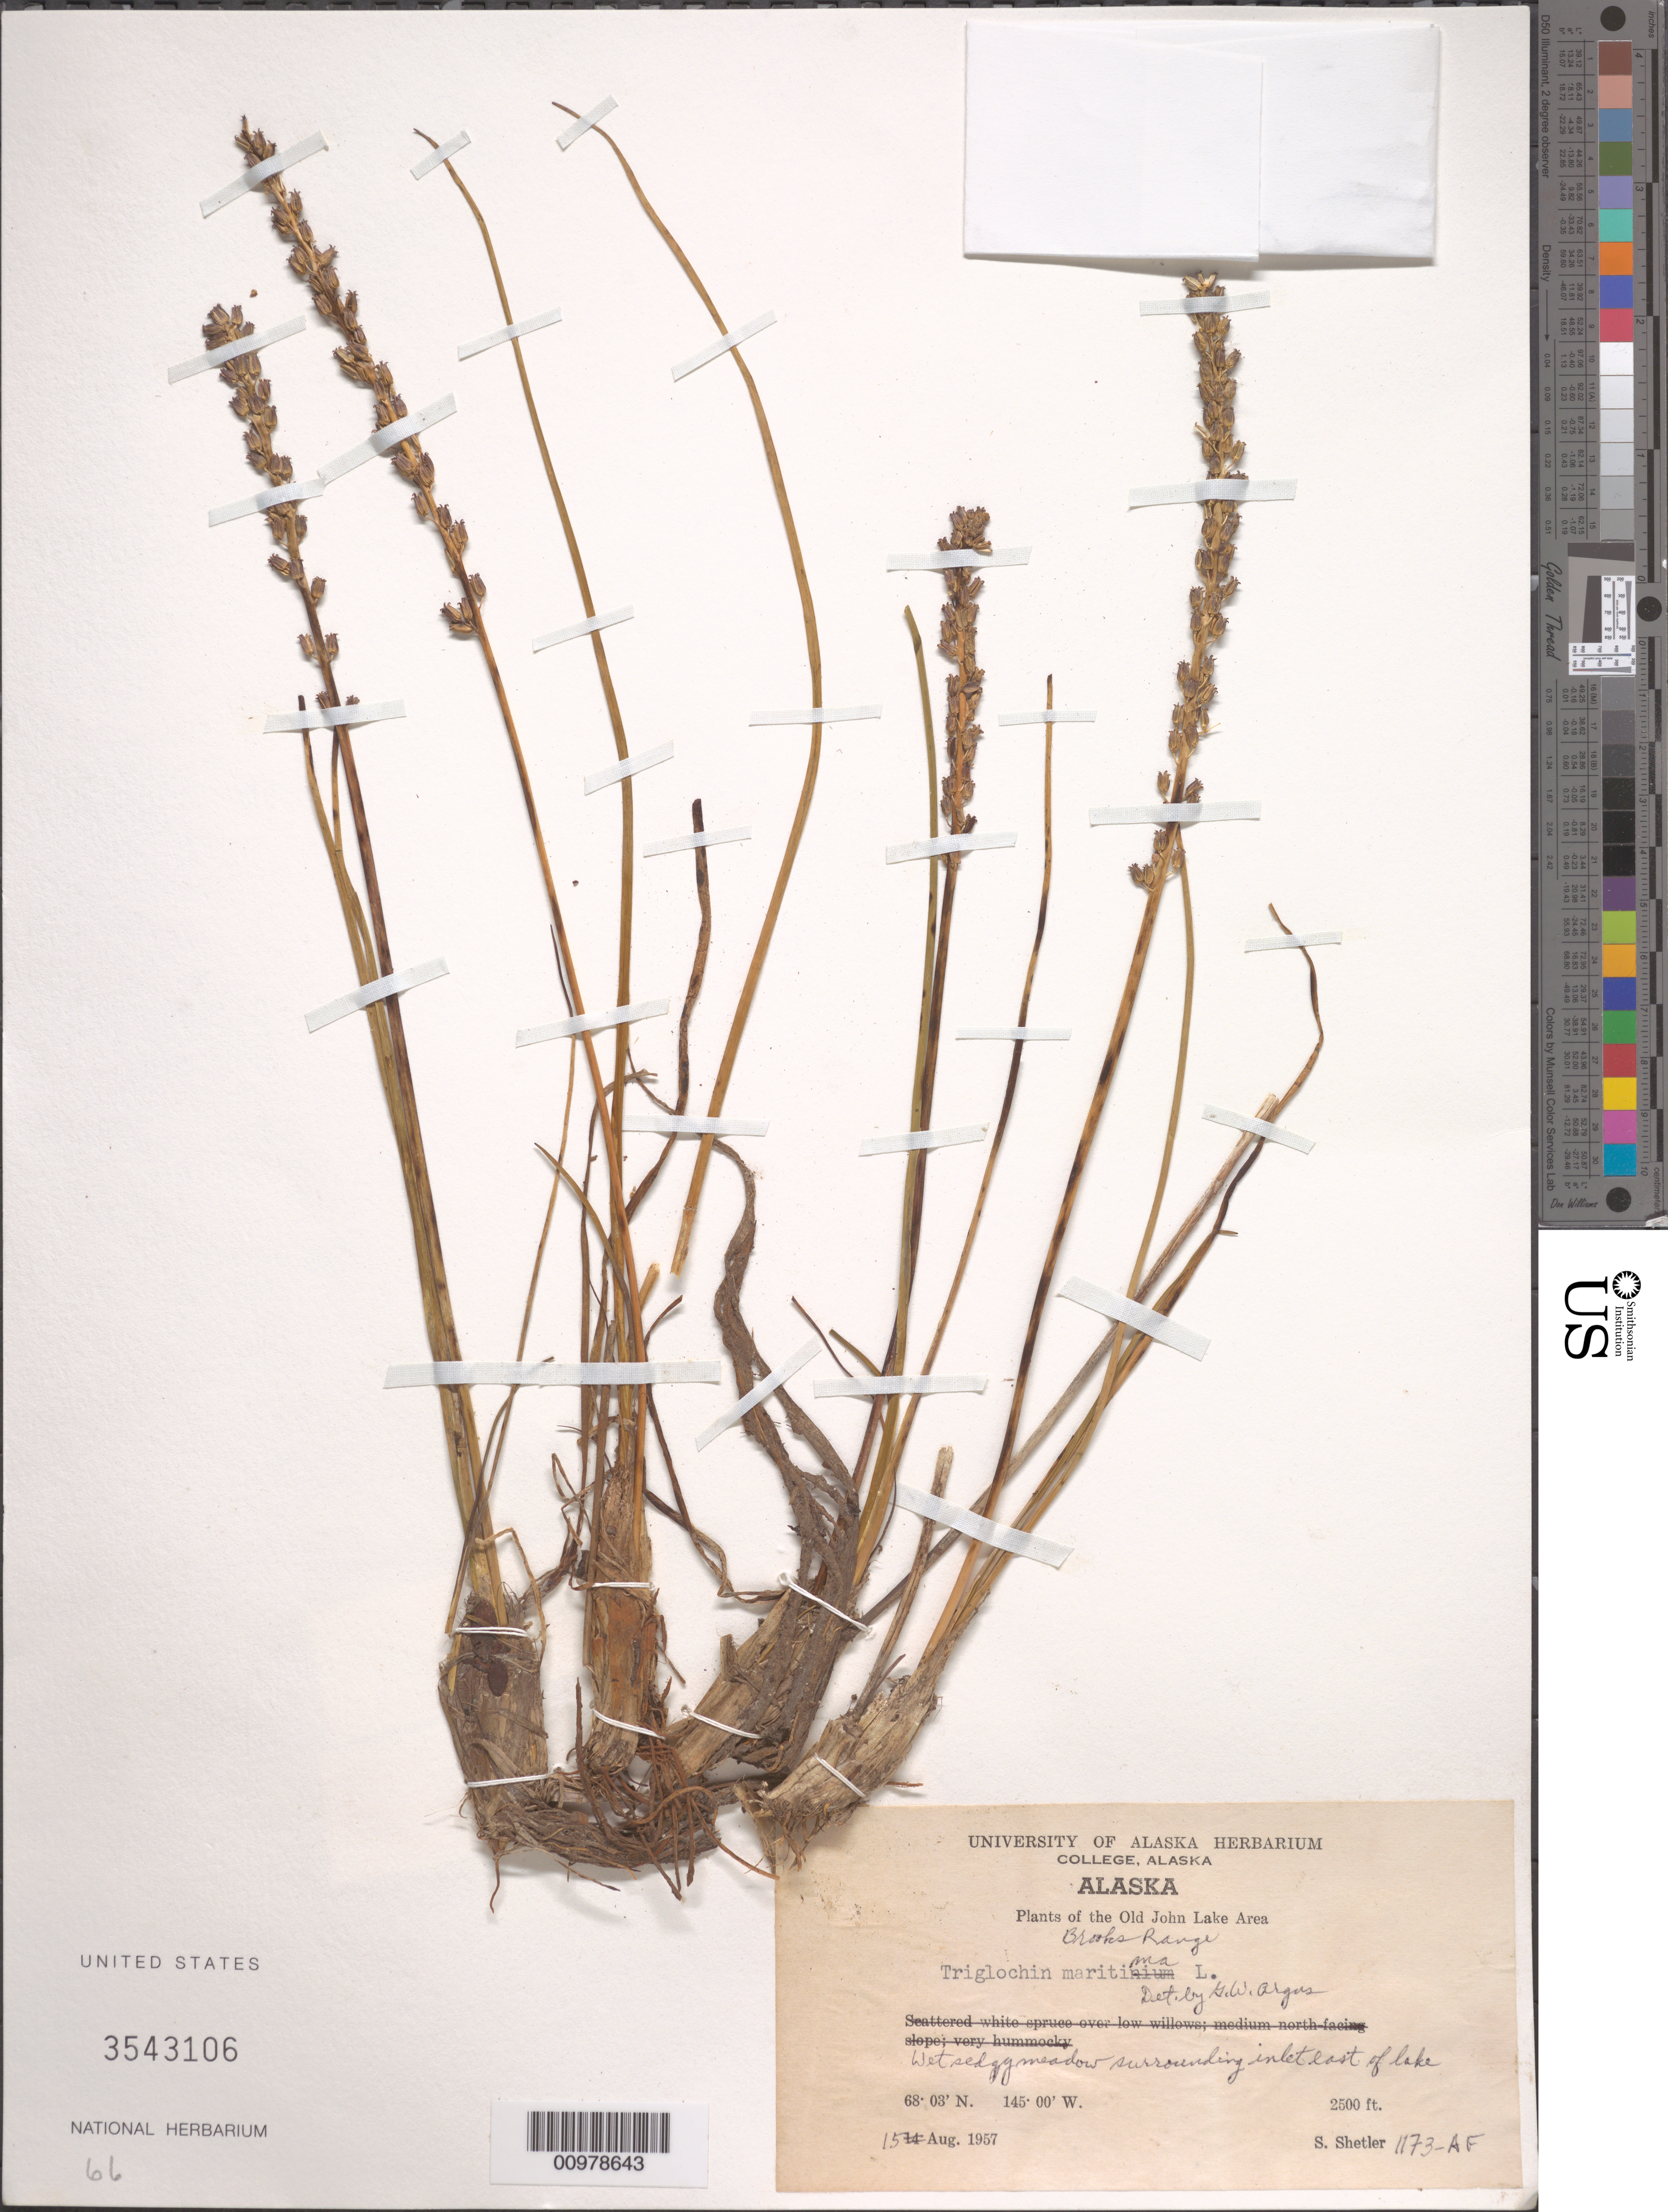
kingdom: Plantae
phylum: Tracheophyta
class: Liliopsida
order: Alismatales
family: Juncaginaceae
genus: Triglochin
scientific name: Triglochin maritima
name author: L.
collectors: S. Shetler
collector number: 1173-AF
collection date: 1957-08-15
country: United States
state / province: Alaska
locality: The Old John Lake Area. Brooks Range. East of Lake.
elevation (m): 762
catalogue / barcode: US 3543106